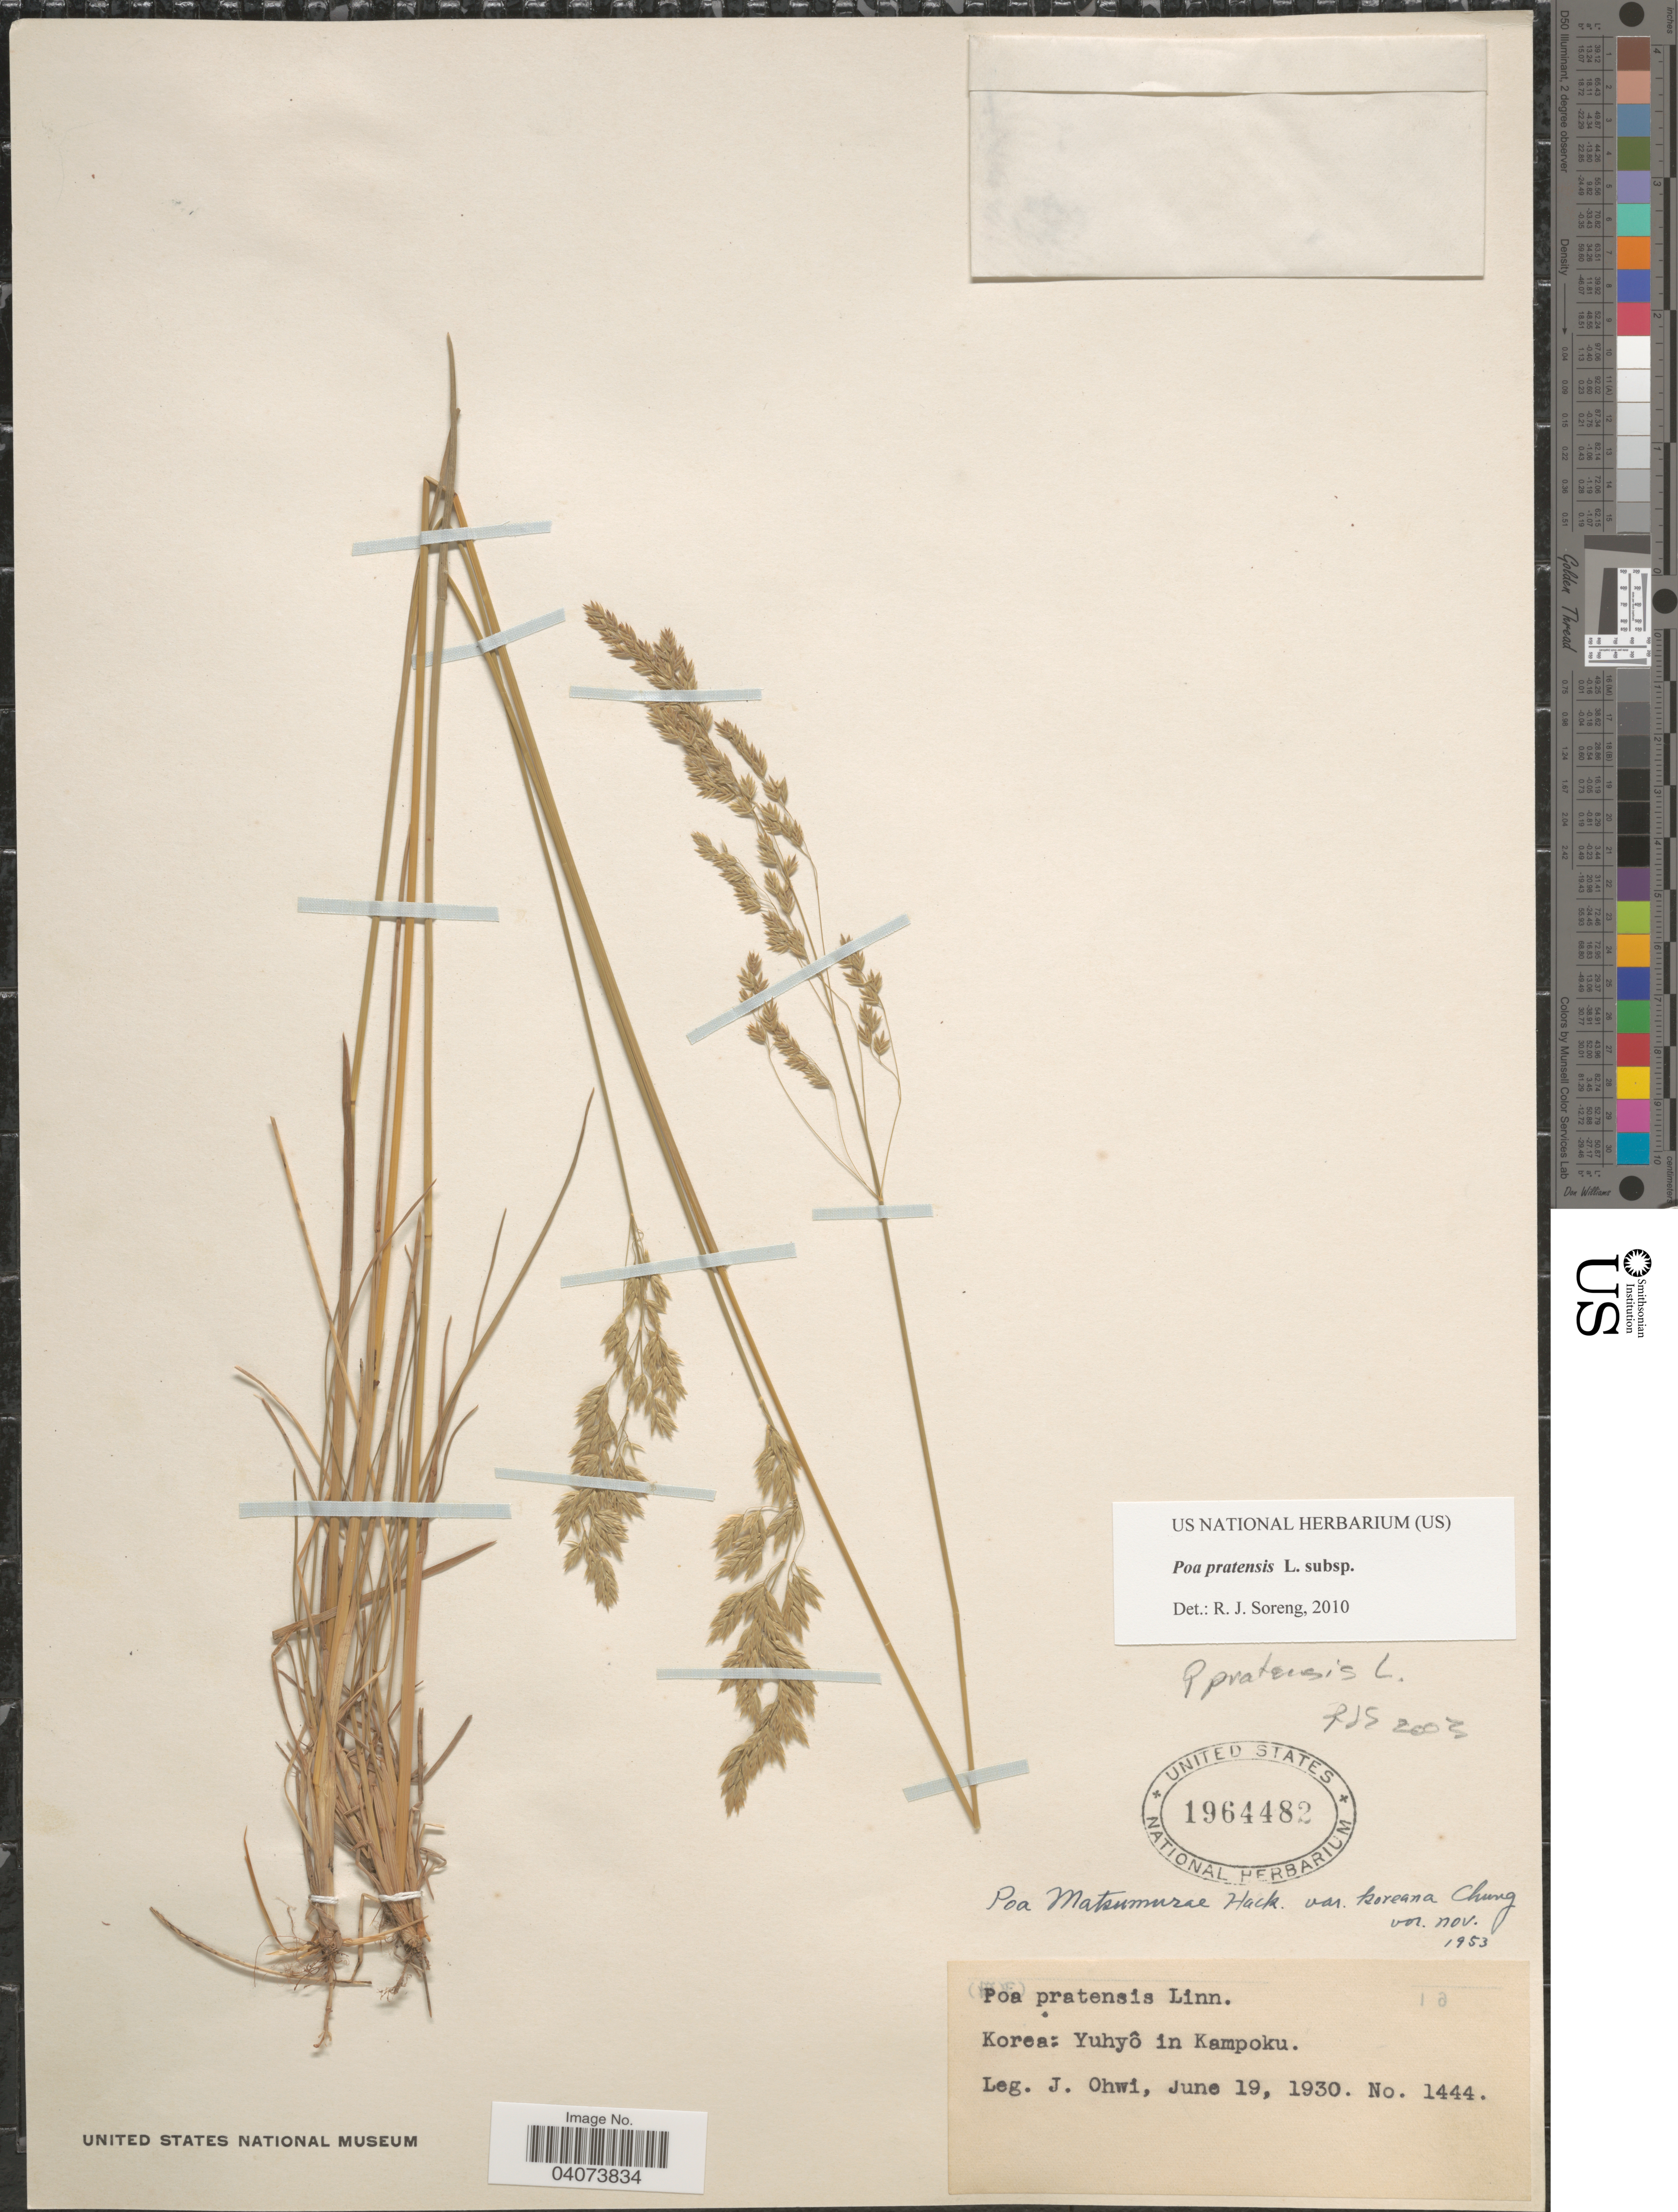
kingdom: Plantae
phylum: Tracheophyta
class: Liliopsida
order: Poales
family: Poaceae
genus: Poa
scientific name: Poa pratensis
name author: L.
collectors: J. Ohwi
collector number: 1444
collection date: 1930-06-19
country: North Korea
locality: Yuhyô in Kampoku.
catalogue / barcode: US 1964482